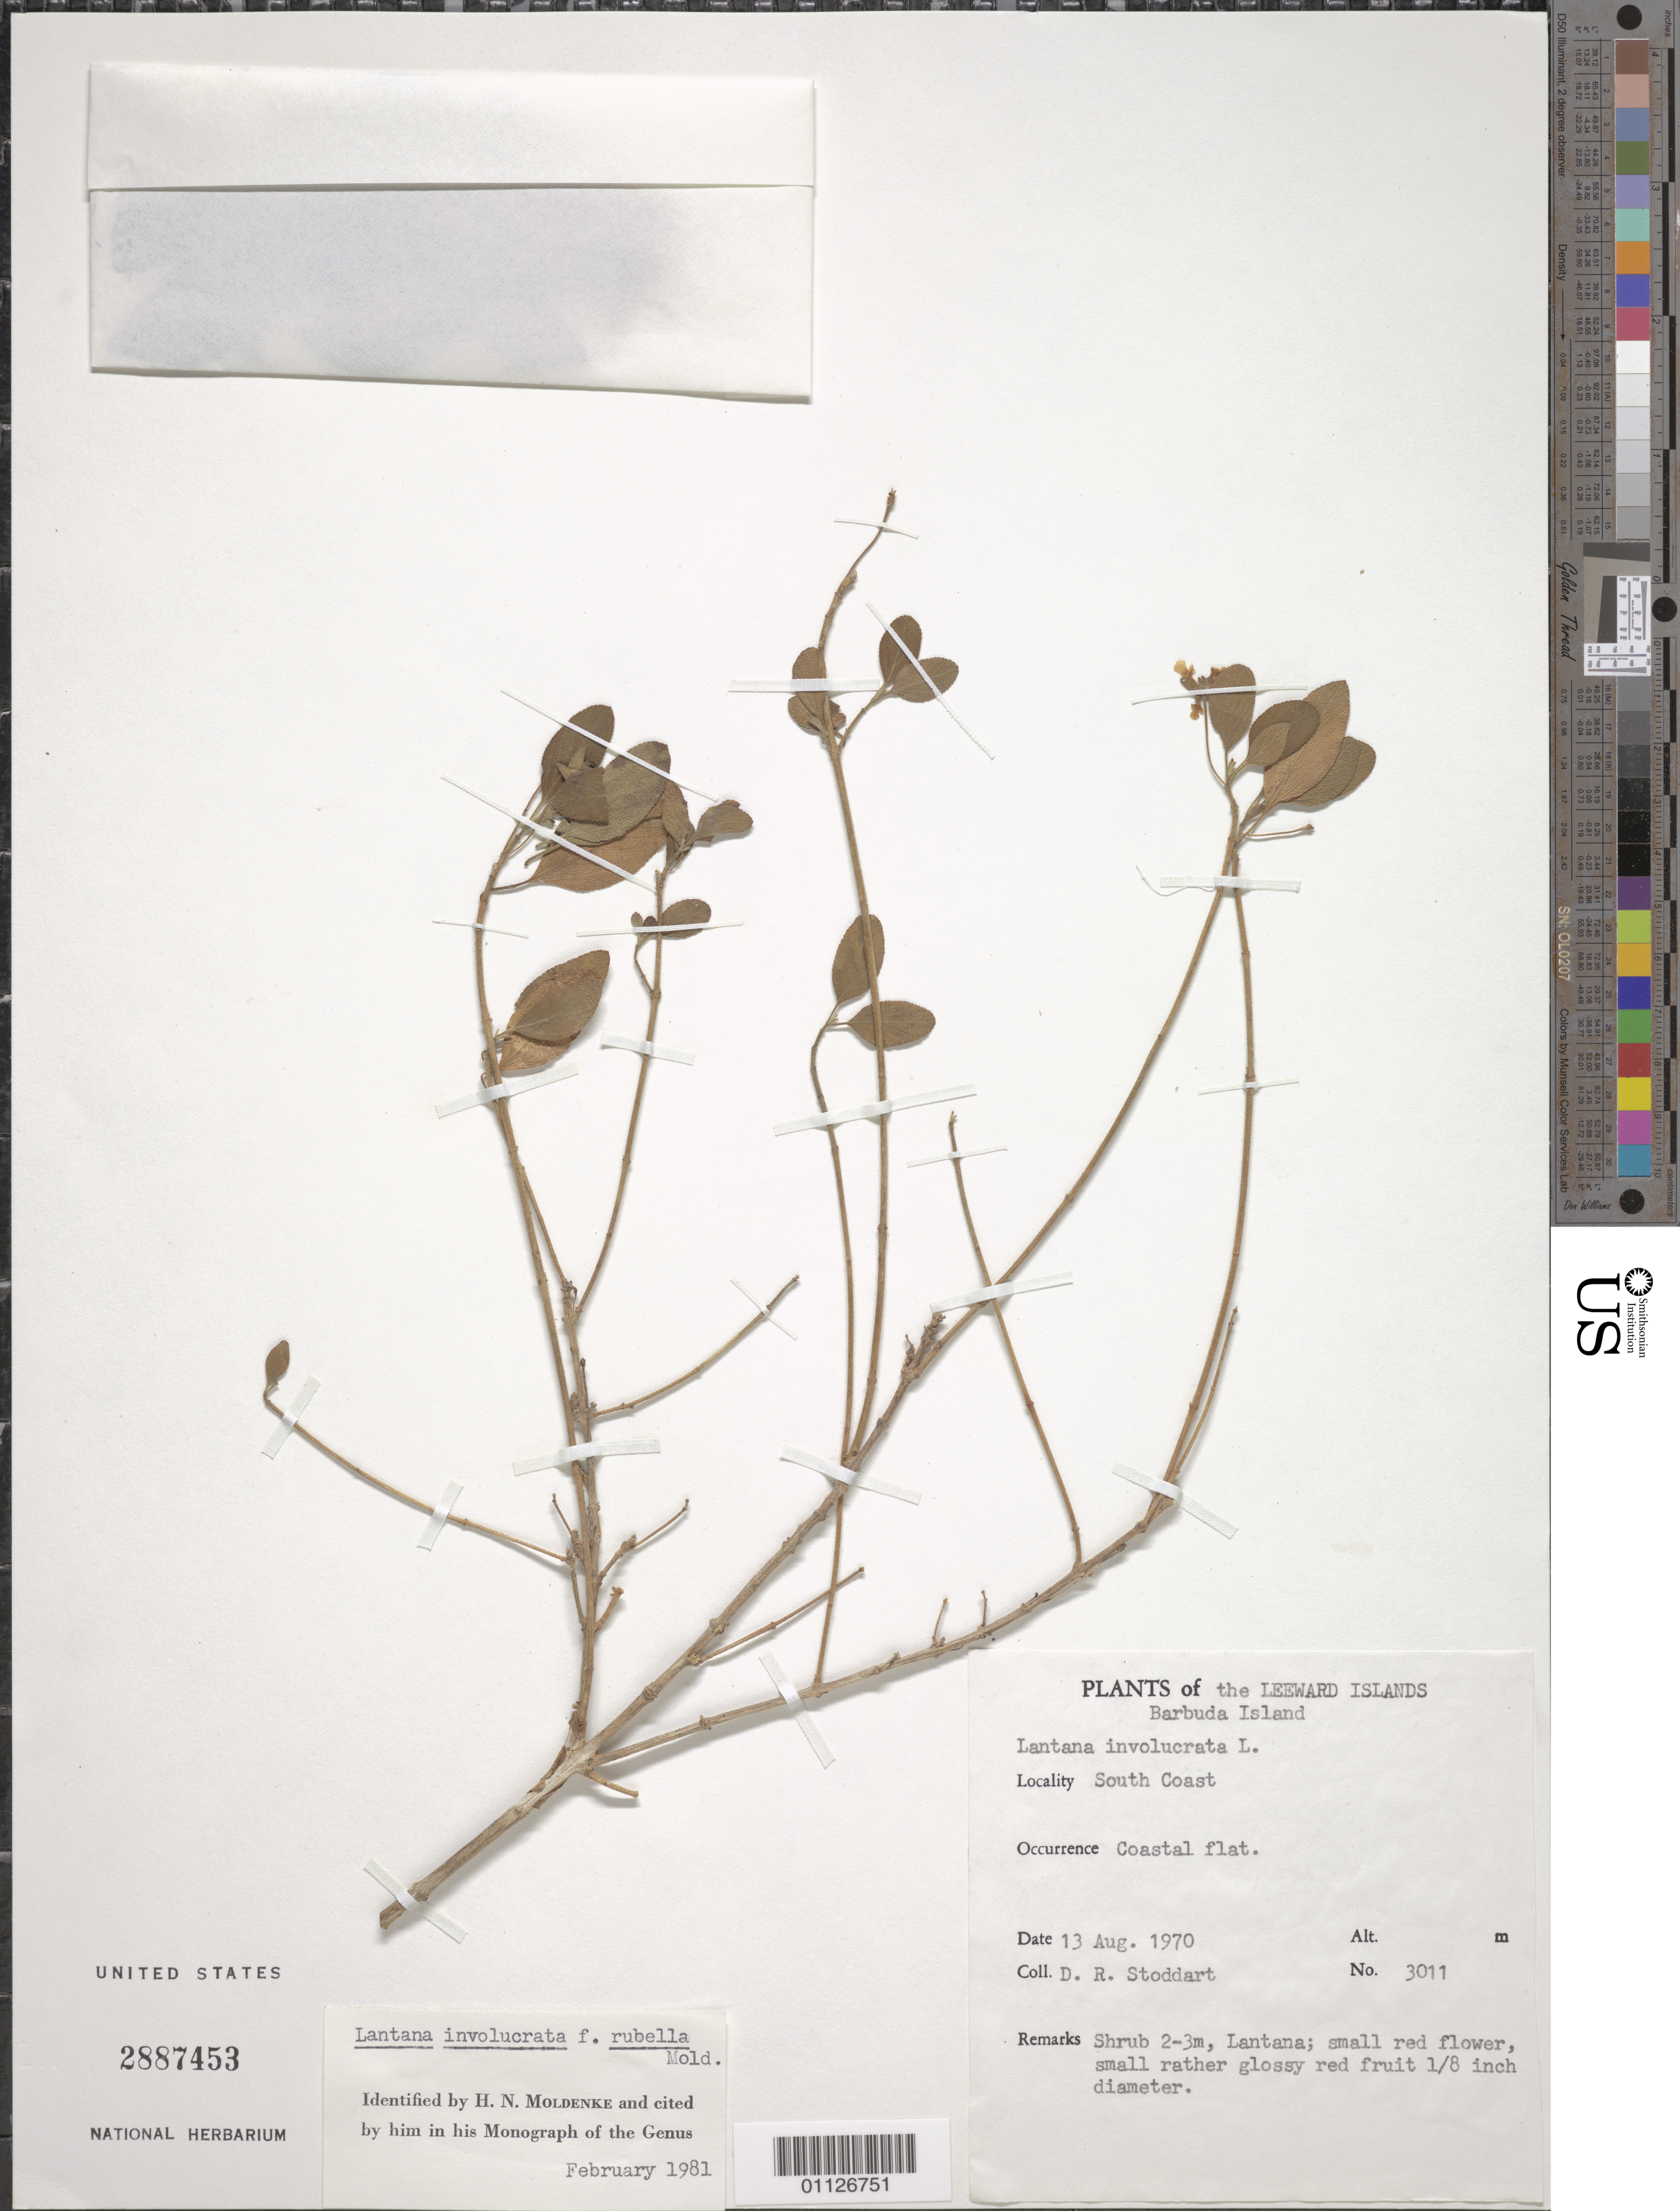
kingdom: Plantae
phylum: Tracheophyta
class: Magnoliopsida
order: Lamiales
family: Verbenaceae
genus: Lantana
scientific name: Lantana involucrata f. rubella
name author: Moldenke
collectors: D. R. Stoddart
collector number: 3011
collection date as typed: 13 Aug 1970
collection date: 1970-08-13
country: Antigua and Barbuda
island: Barbuda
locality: S Coast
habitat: coastal flat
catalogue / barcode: US 2887453